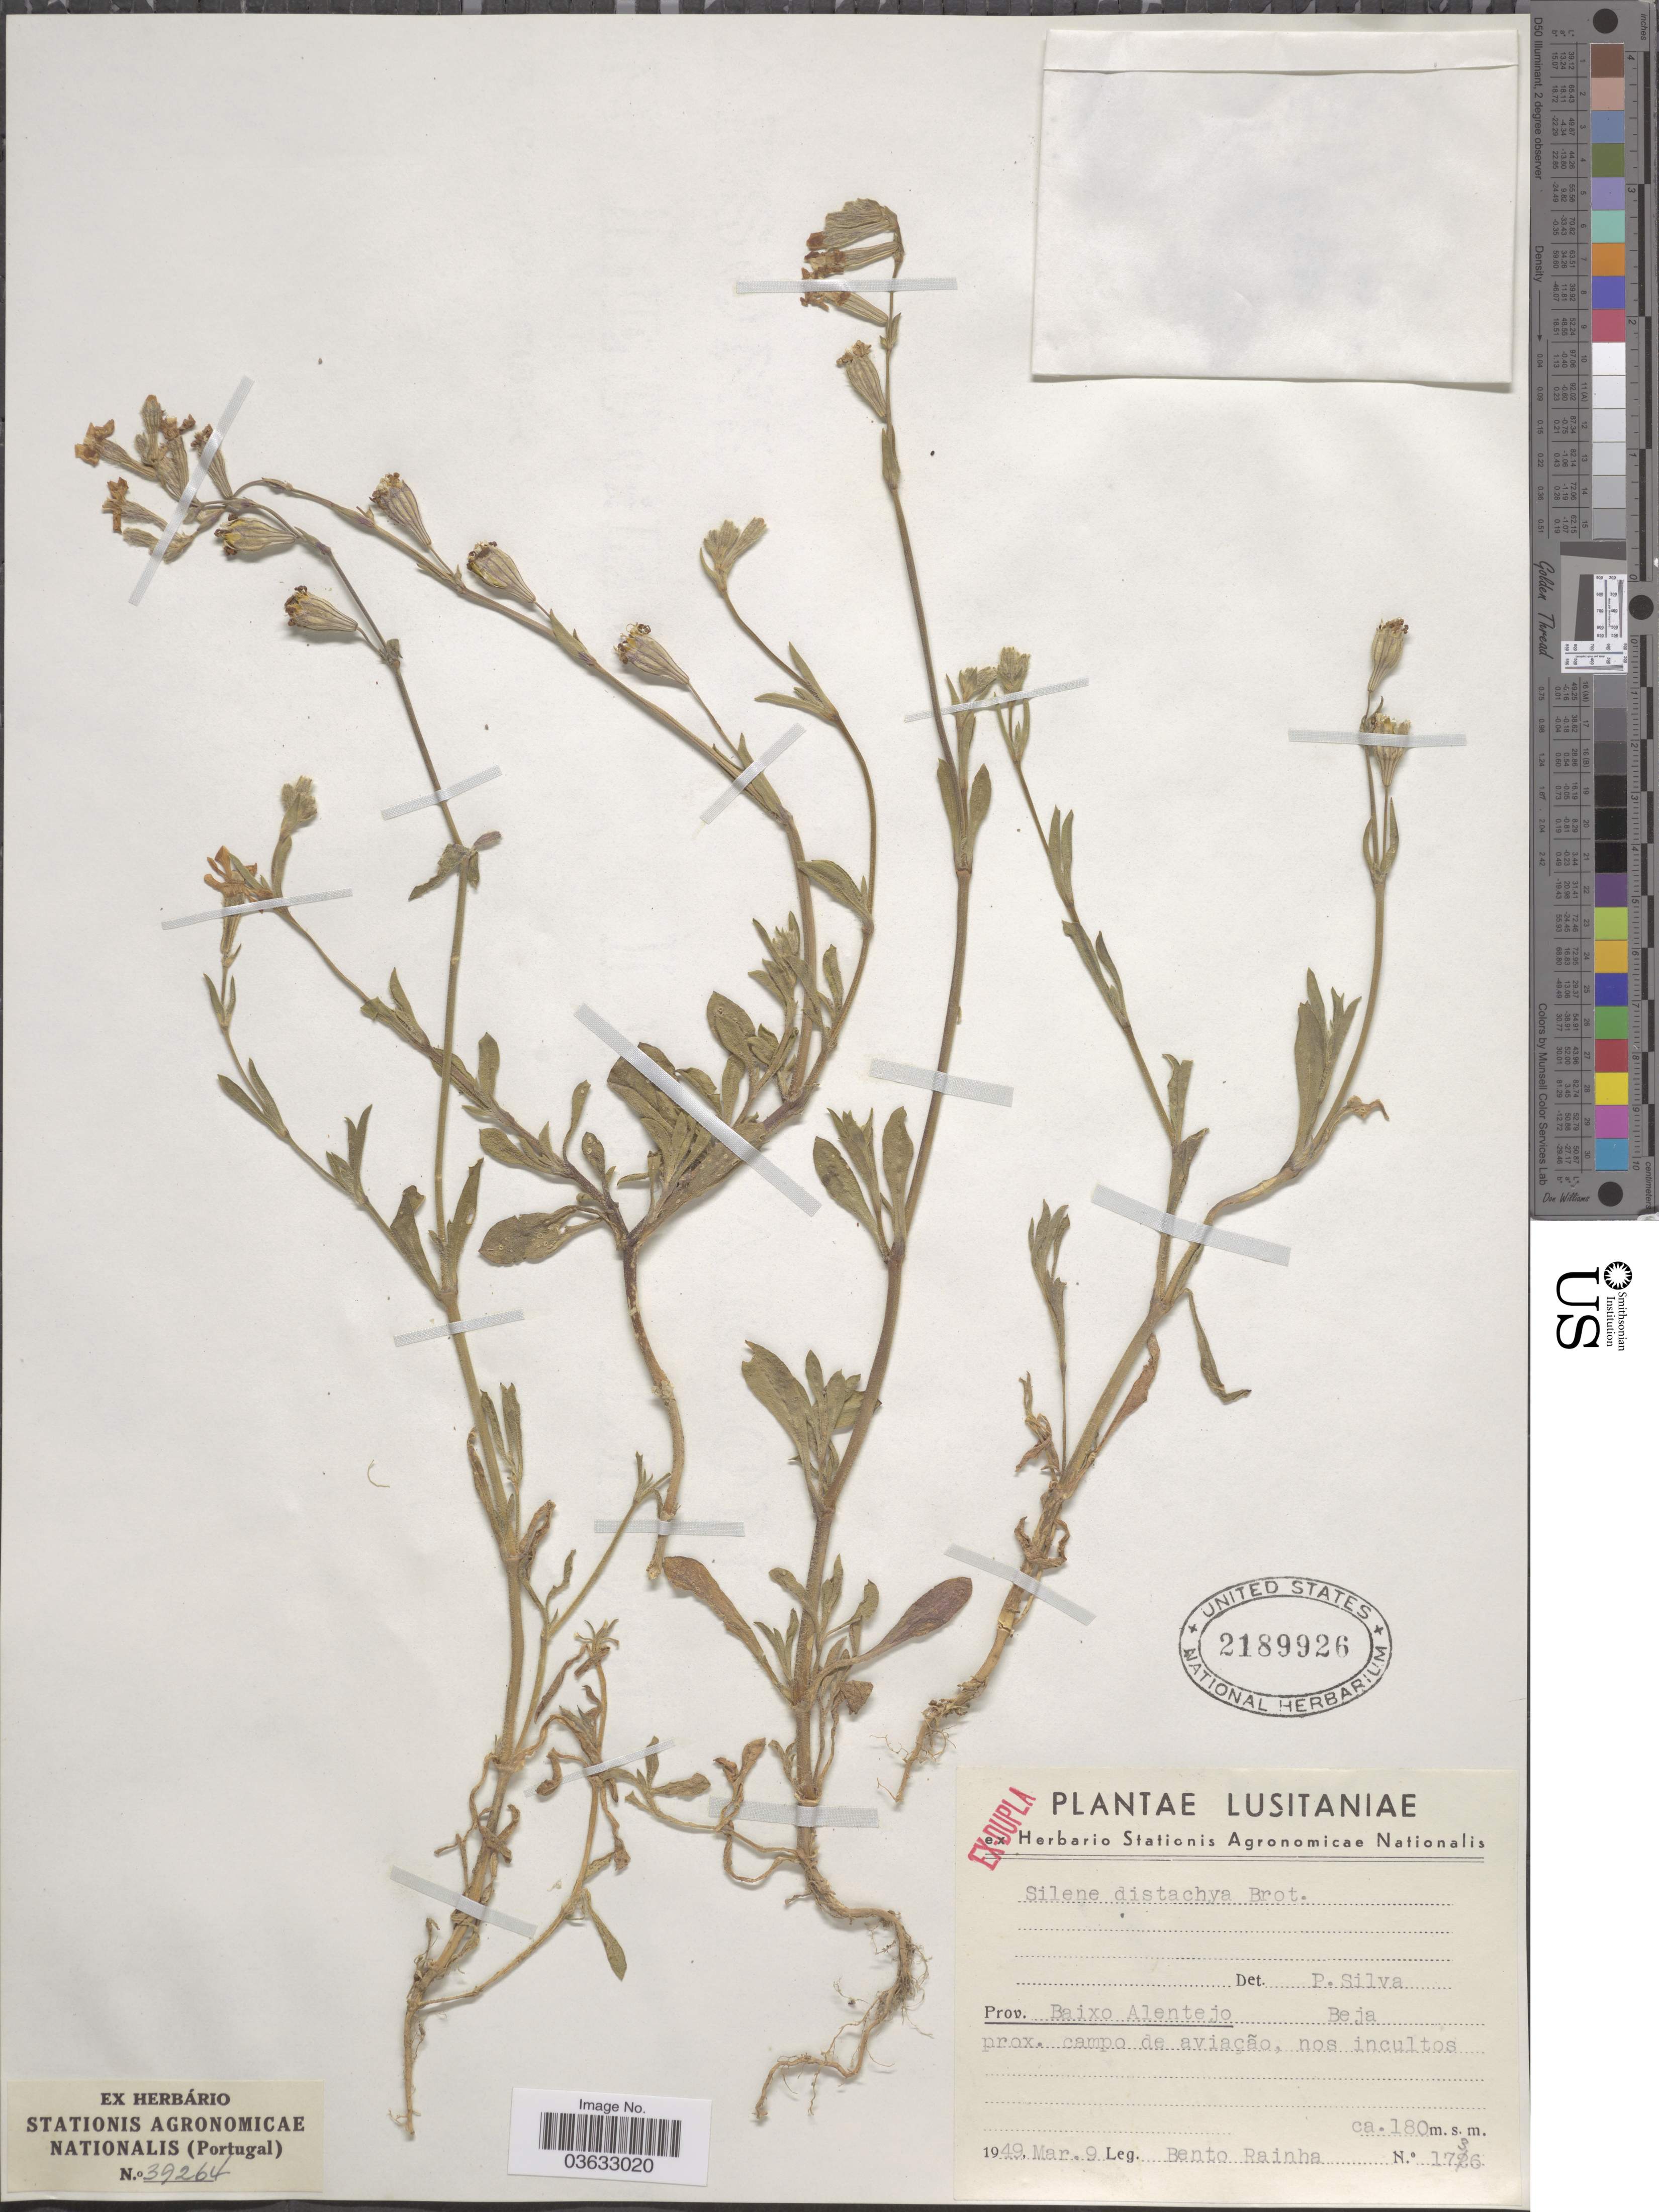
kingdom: Plantae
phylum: Tracheophyta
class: Magnoliopsida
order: Caryophyllales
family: Caryophyllaceae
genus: Silene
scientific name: Silene distachya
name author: Brot.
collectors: B. Rainha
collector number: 1736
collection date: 1949-03-09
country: Portugal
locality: Lusitaniæ. Prov. Baixo Alentejo. Beja prox. campo de aviação, nos incultos.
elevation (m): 180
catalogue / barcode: US 2189926